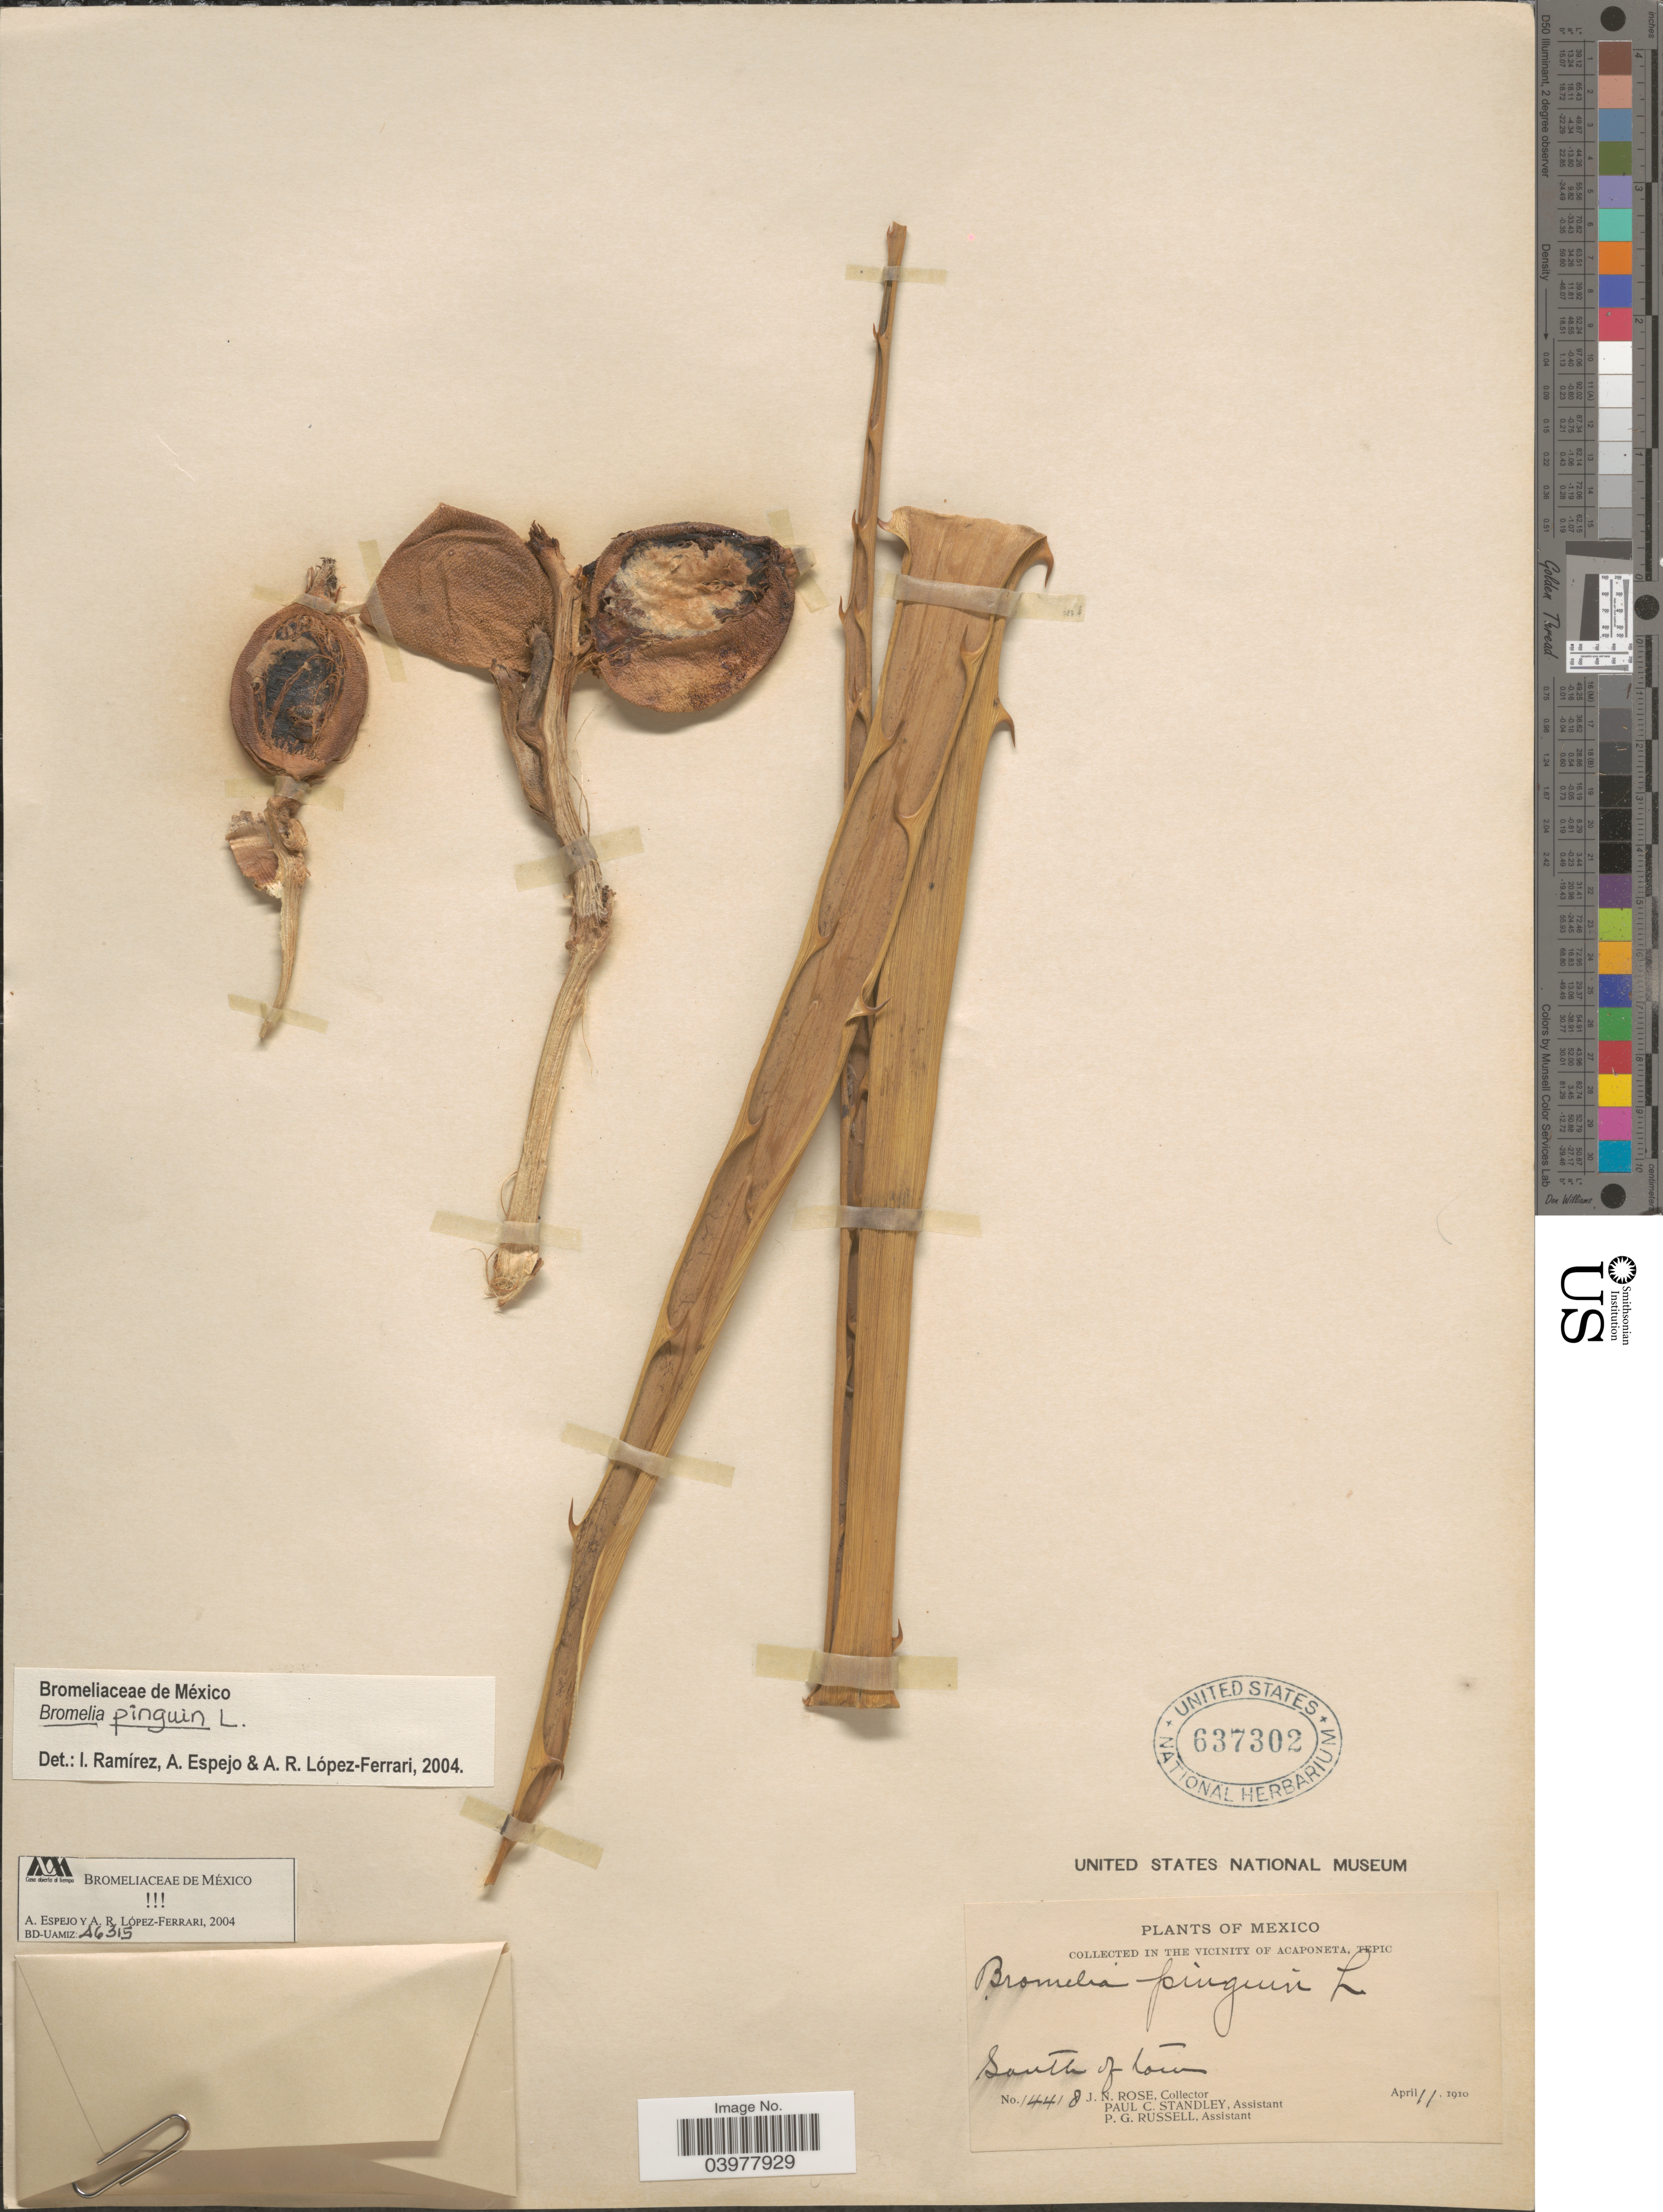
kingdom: Plantae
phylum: Tracheophyta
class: Liliopsida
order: Poales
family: Bromeliaceae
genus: Bromelia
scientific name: Bromelia pinguin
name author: L.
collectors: J. N. Rose, P. C. Standley & P. G. Russell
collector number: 14418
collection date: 1910-04-11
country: Mexico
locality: In the Vicinity of Acaponeta, Tepic. South of Town.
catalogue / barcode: US 637302